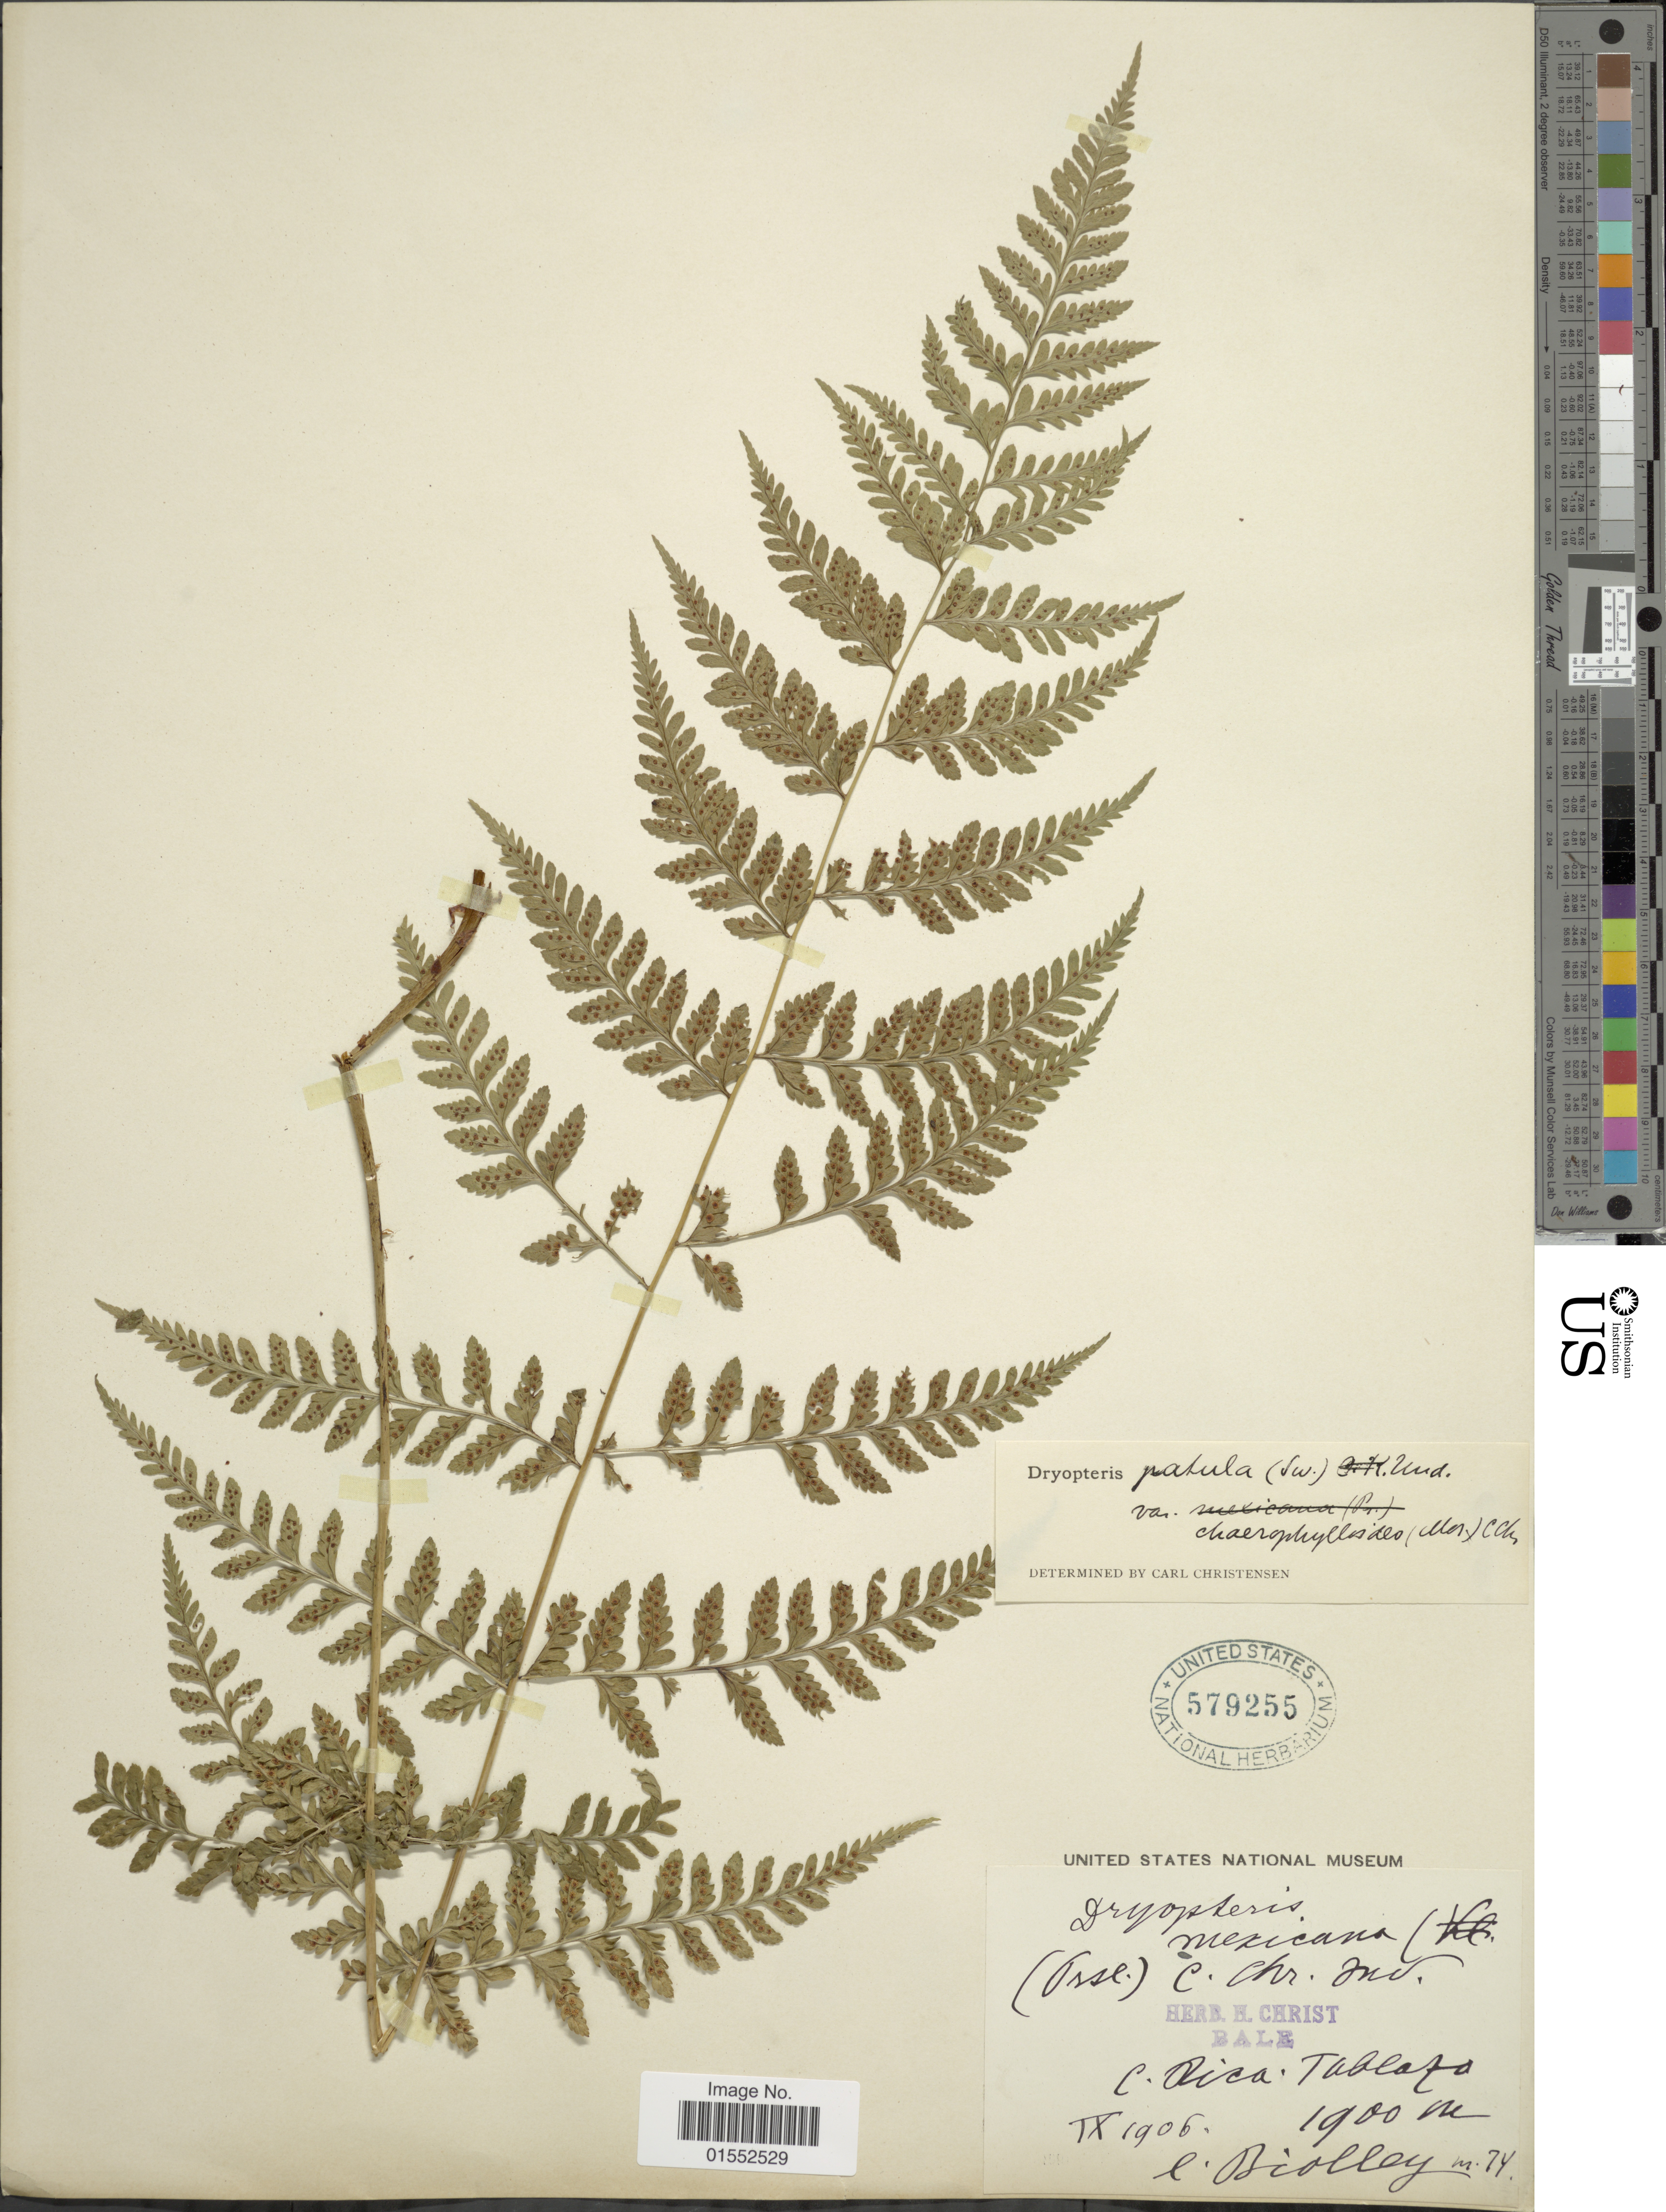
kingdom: Plantae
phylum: Tracheophyta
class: Polypodiopsida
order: Polypodiales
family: Dryopteridaceae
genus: Dryopteris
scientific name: Dryopteris patula var. serrata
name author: (Mett.) C.V. Morton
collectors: Biolley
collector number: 74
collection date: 1906-09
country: Costa Rica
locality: Tablazo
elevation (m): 1900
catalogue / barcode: US 579255